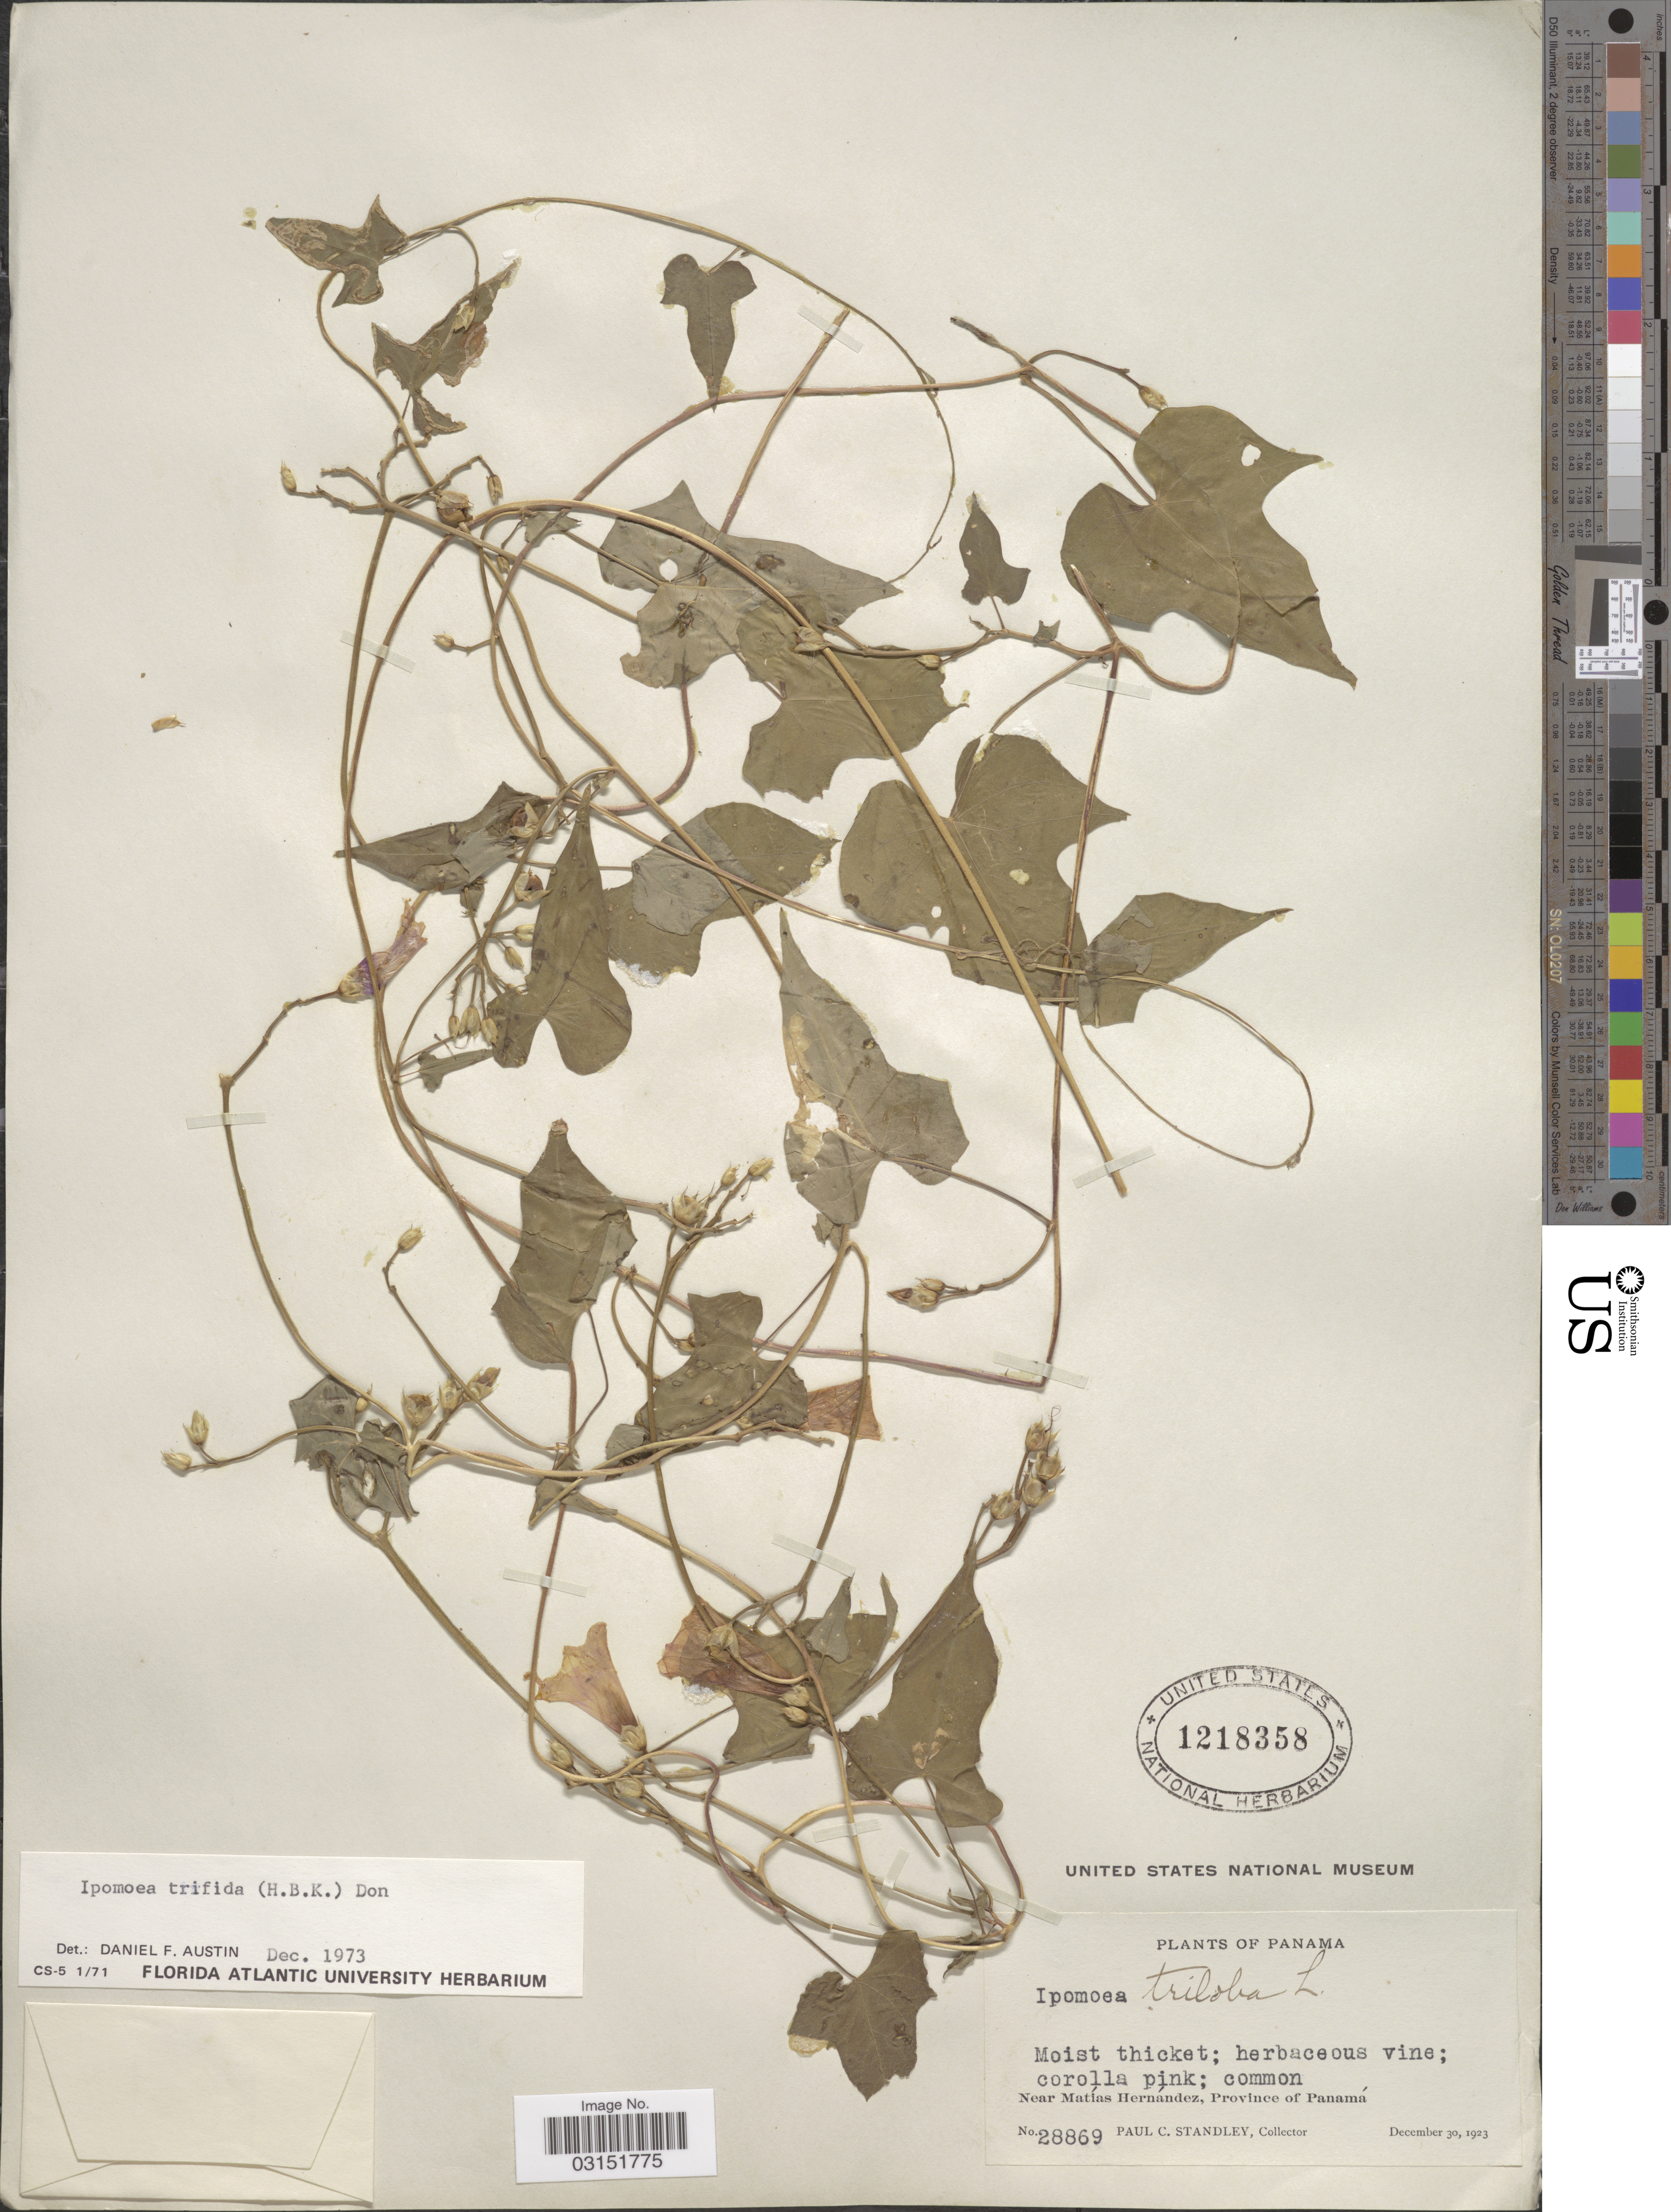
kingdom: Plantae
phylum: Tracheophyta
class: Magnoliopsida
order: Solanales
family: Convolvulaceae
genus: Ipomoea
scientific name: Ipomoea trifida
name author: (Kunth) G. Don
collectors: P. C. Standley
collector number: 28869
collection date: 1923-12-30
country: Panama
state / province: Panamá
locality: Near Matías Hernández.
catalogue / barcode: US 1218358